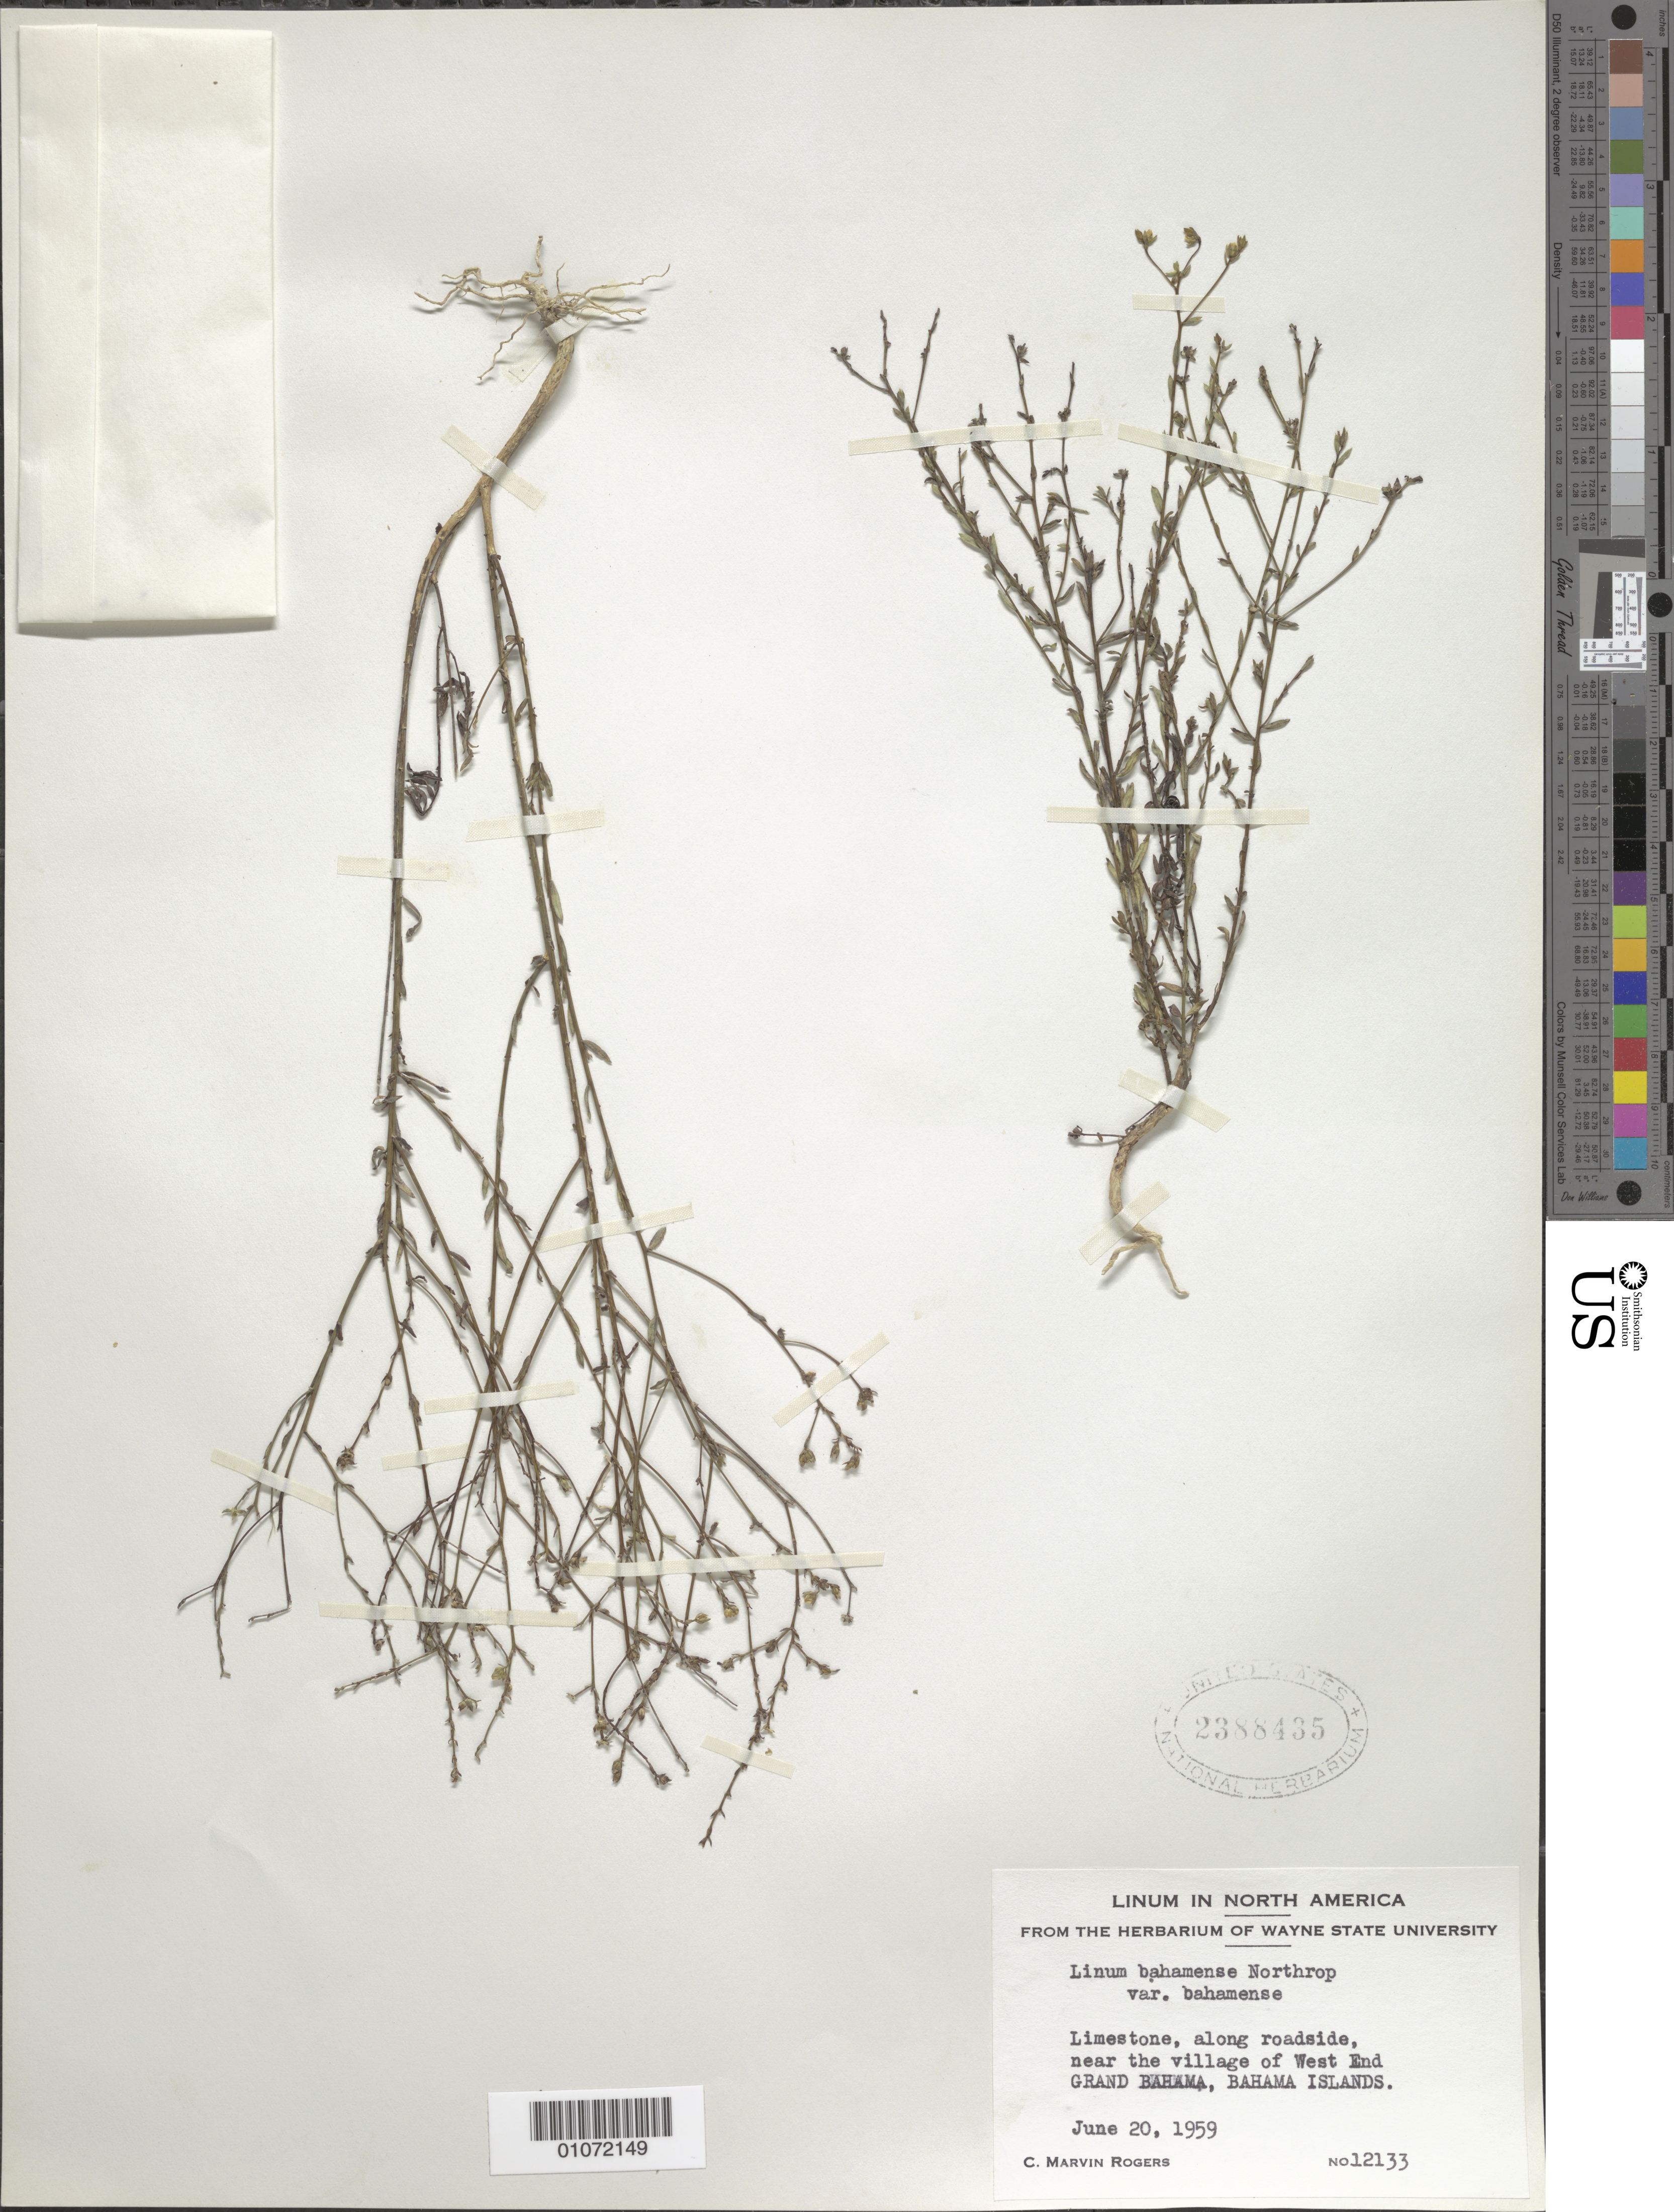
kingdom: Plantae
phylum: Tracheophyta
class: Magnoliopsida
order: Malpighiales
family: Linaceae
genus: Linum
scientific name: Linum bahamense var. bahamense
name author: Northr.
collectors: C. M. Rogers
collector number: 12133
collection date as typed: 20 Jun 1959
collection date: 1959-06-20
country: Bahamas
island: Grand Bahama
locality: Limestone, along the roadside, near the village of West End. GRAND BAHAMA. BAHAMA ISLANDS.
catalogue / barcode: US 2388435